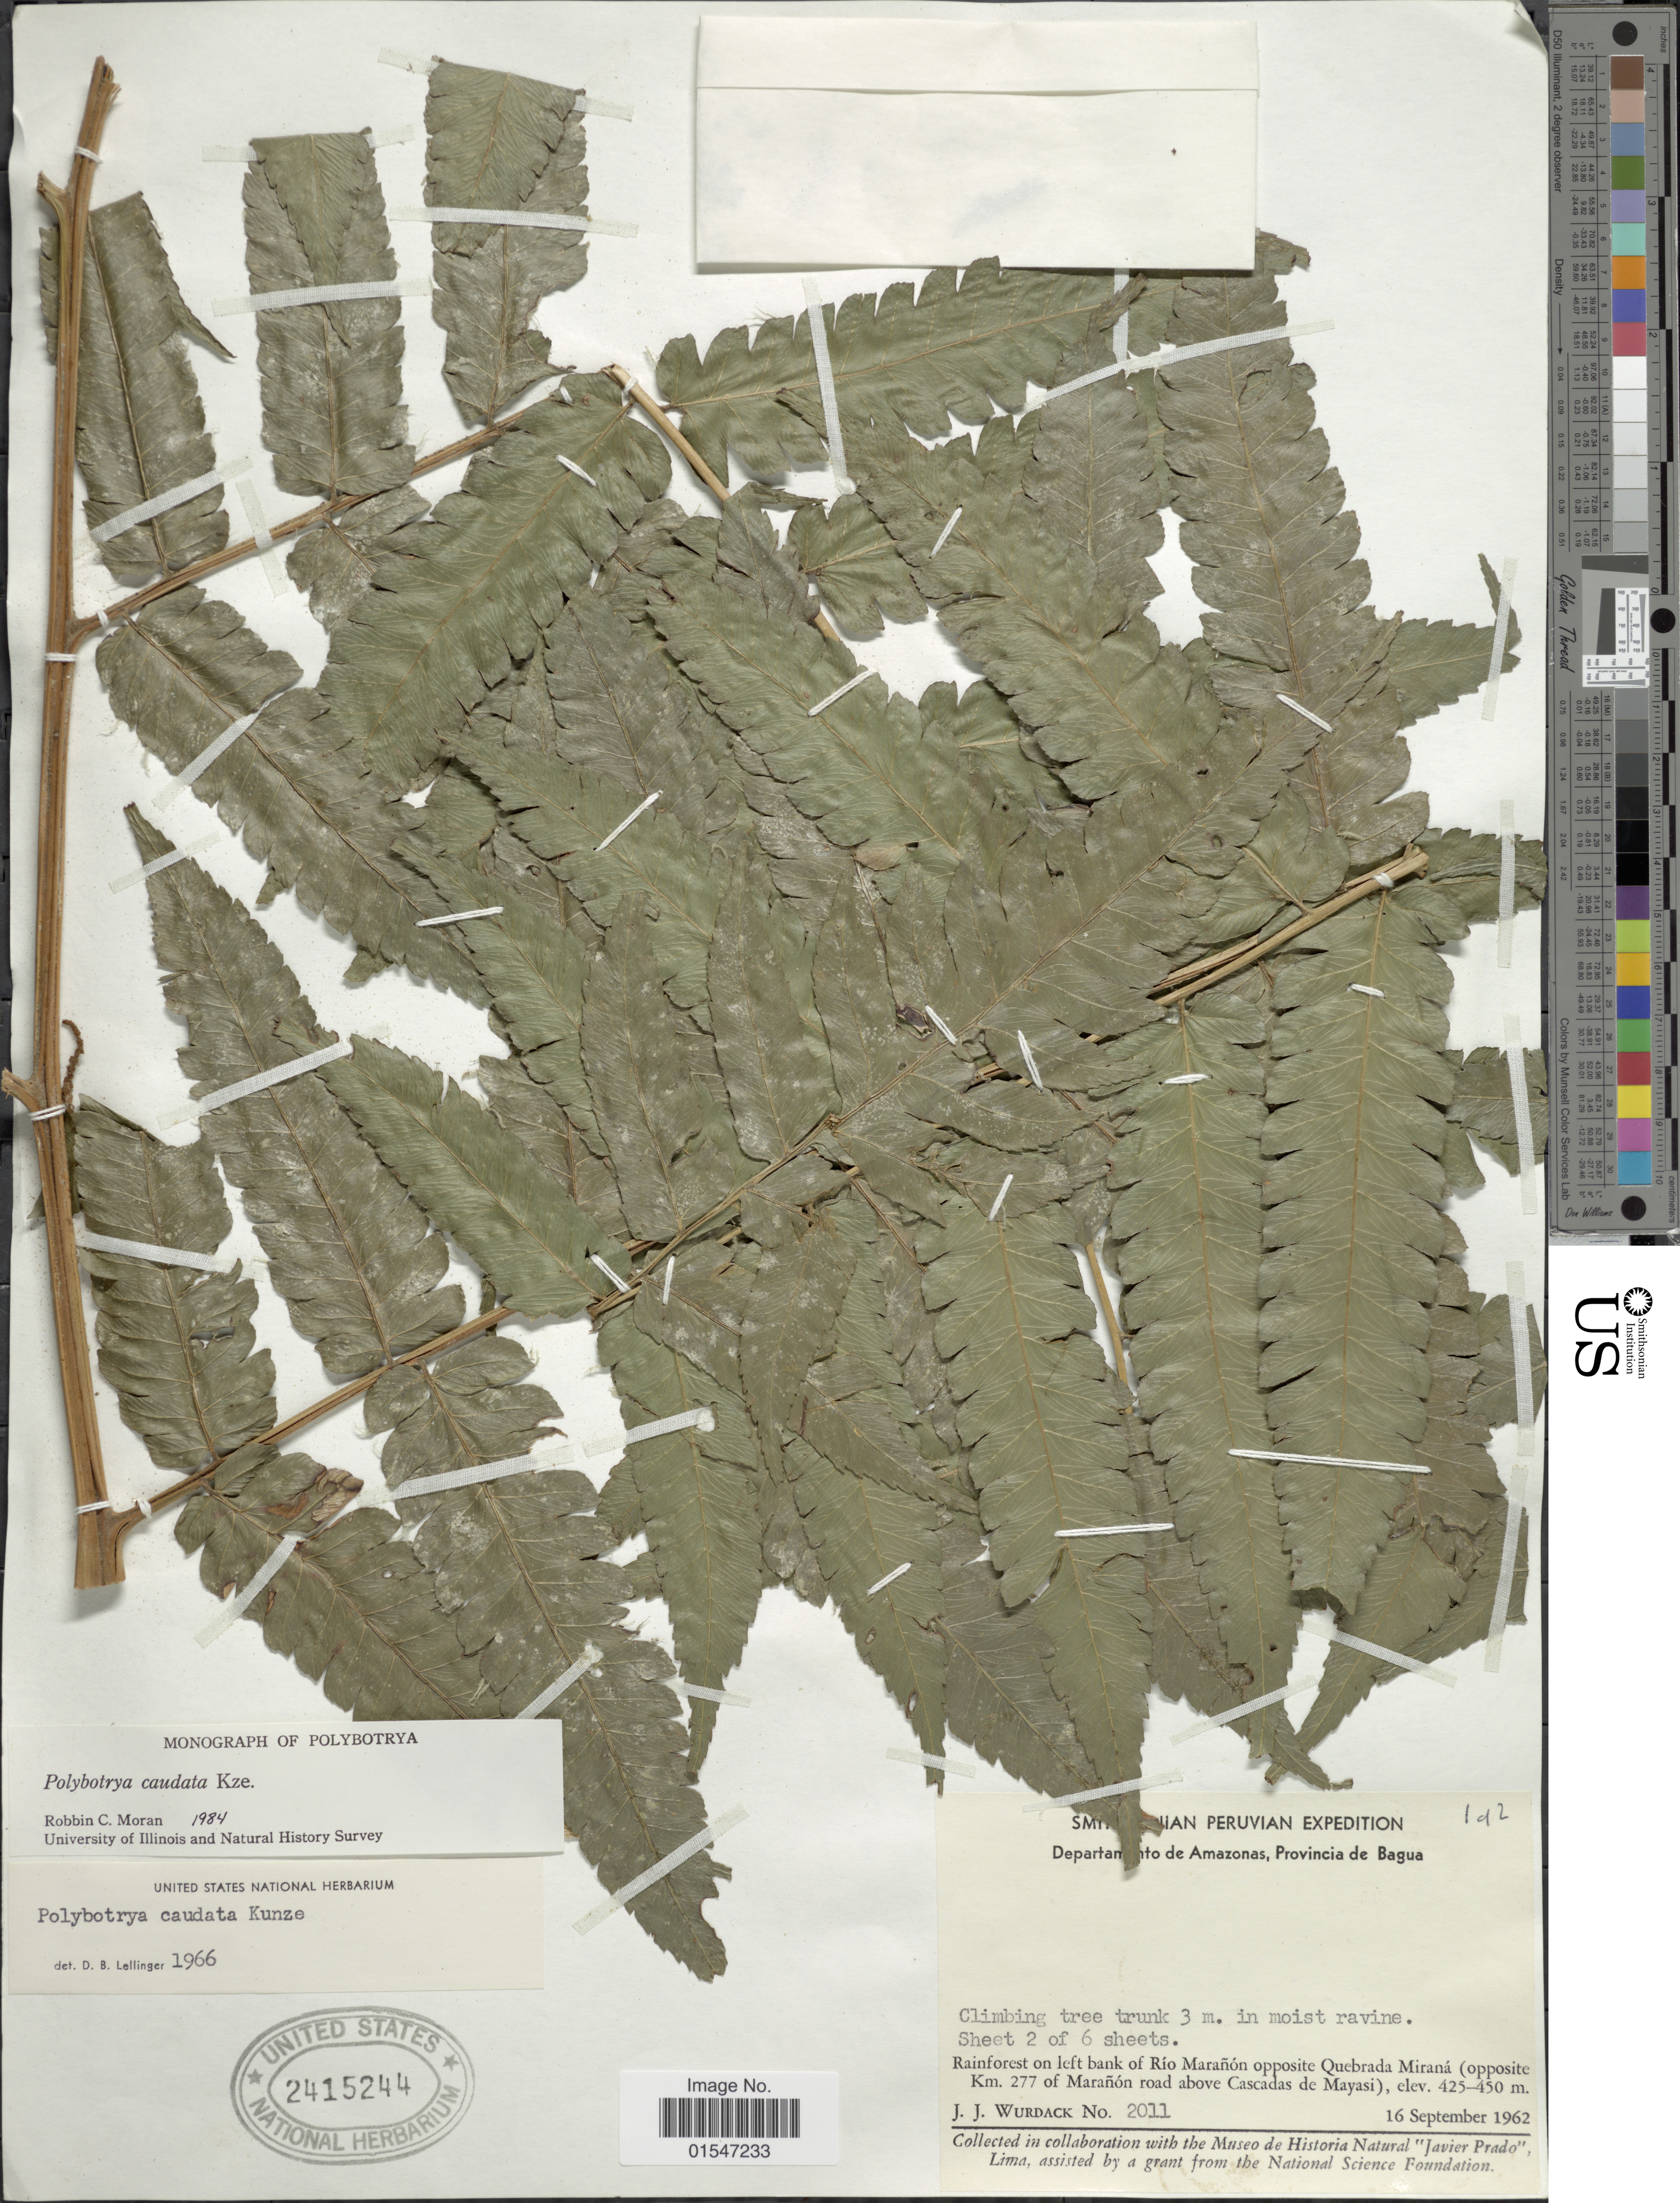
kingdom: Plantae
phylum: Tracheophyta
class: Polypodiopsida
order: Polypodiales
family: Dryopteridaceae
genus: Polybotrya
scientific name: Polybotrya caudata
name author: Kunze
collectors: J. J. Wurdack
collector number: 2011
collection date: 1962-09-16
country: Peru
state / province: Amazonas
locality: Provincia de Bagua, rainforest on left bank of Río Marañón opposite Quebrada Miraná (opposite Km. 277 of Marañón road above Cascadas de Mayasi)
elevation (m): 425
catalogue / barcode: US 2415244